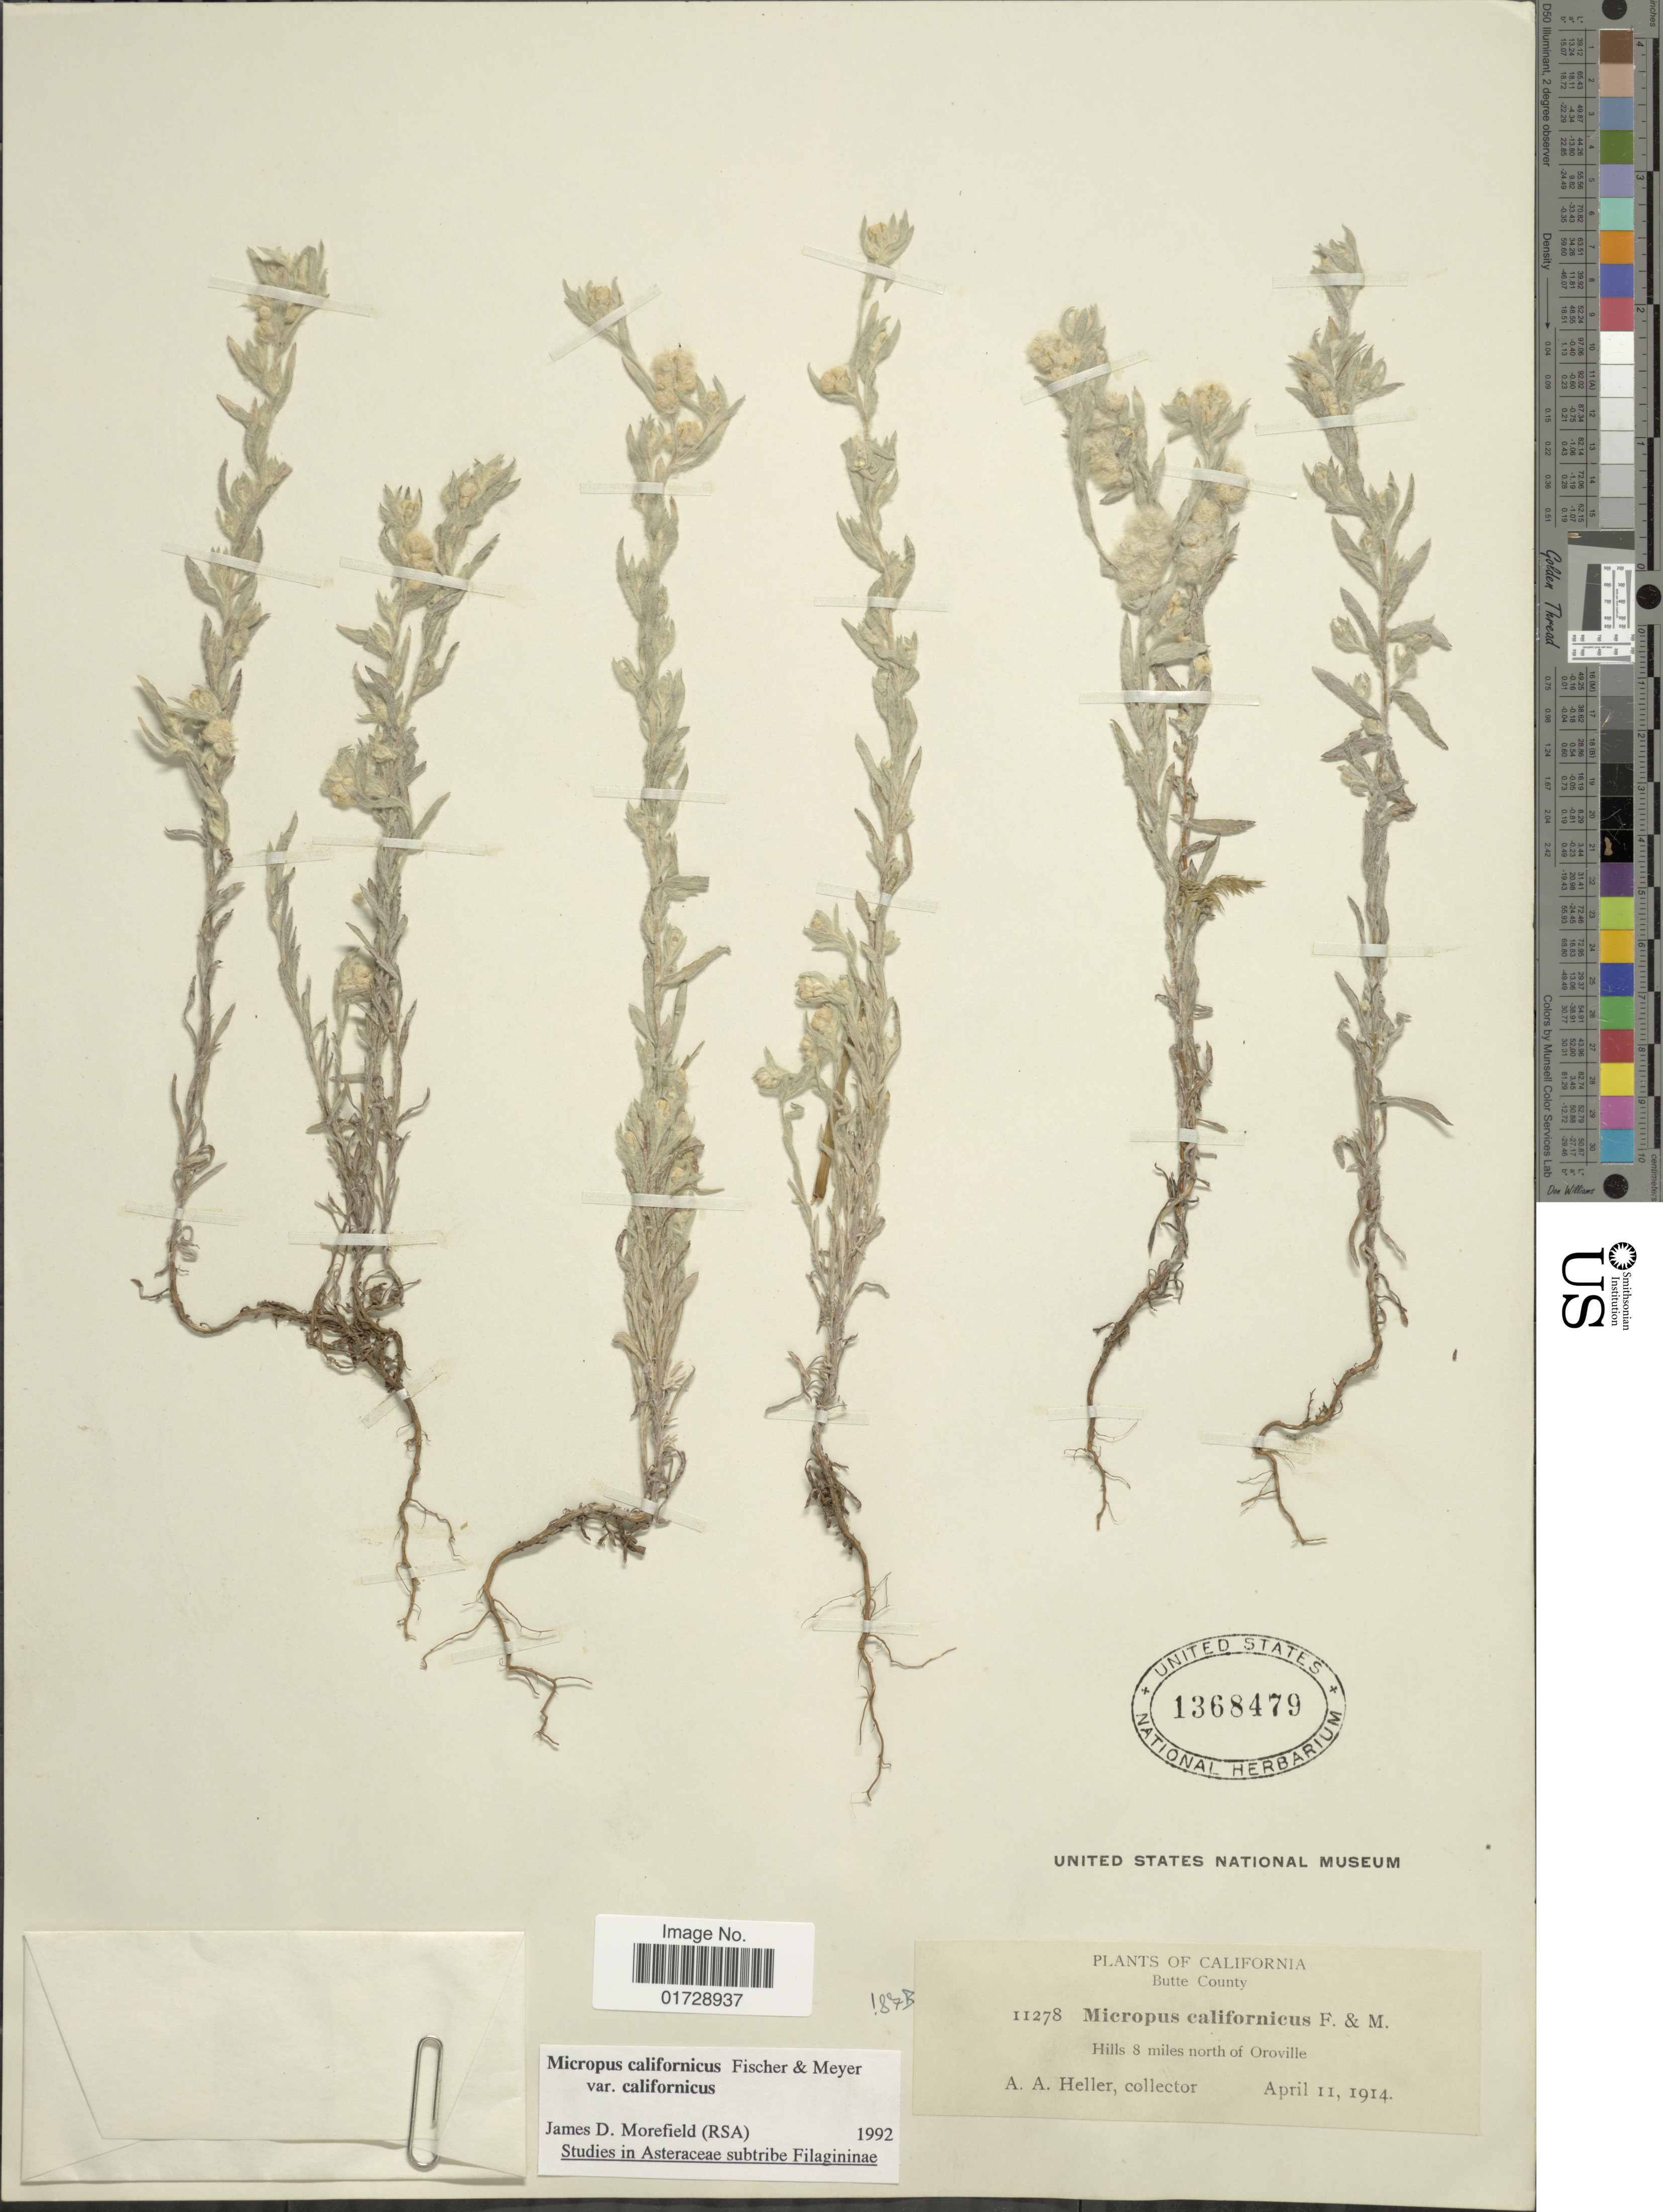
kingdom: Plantae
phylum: Tracheophyta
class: Magnoliopsida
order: Asterales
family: Asteraceae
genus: Micropus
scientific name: Micropus californicus var. californicus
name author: Fisch. & C.A. Mey.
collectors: A. A. Heller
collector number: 11278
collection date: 1914-04-11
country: United States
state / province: California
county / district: Butte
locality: Butte County, Hills 8 miles north of Oroville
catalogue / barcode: US 1368479